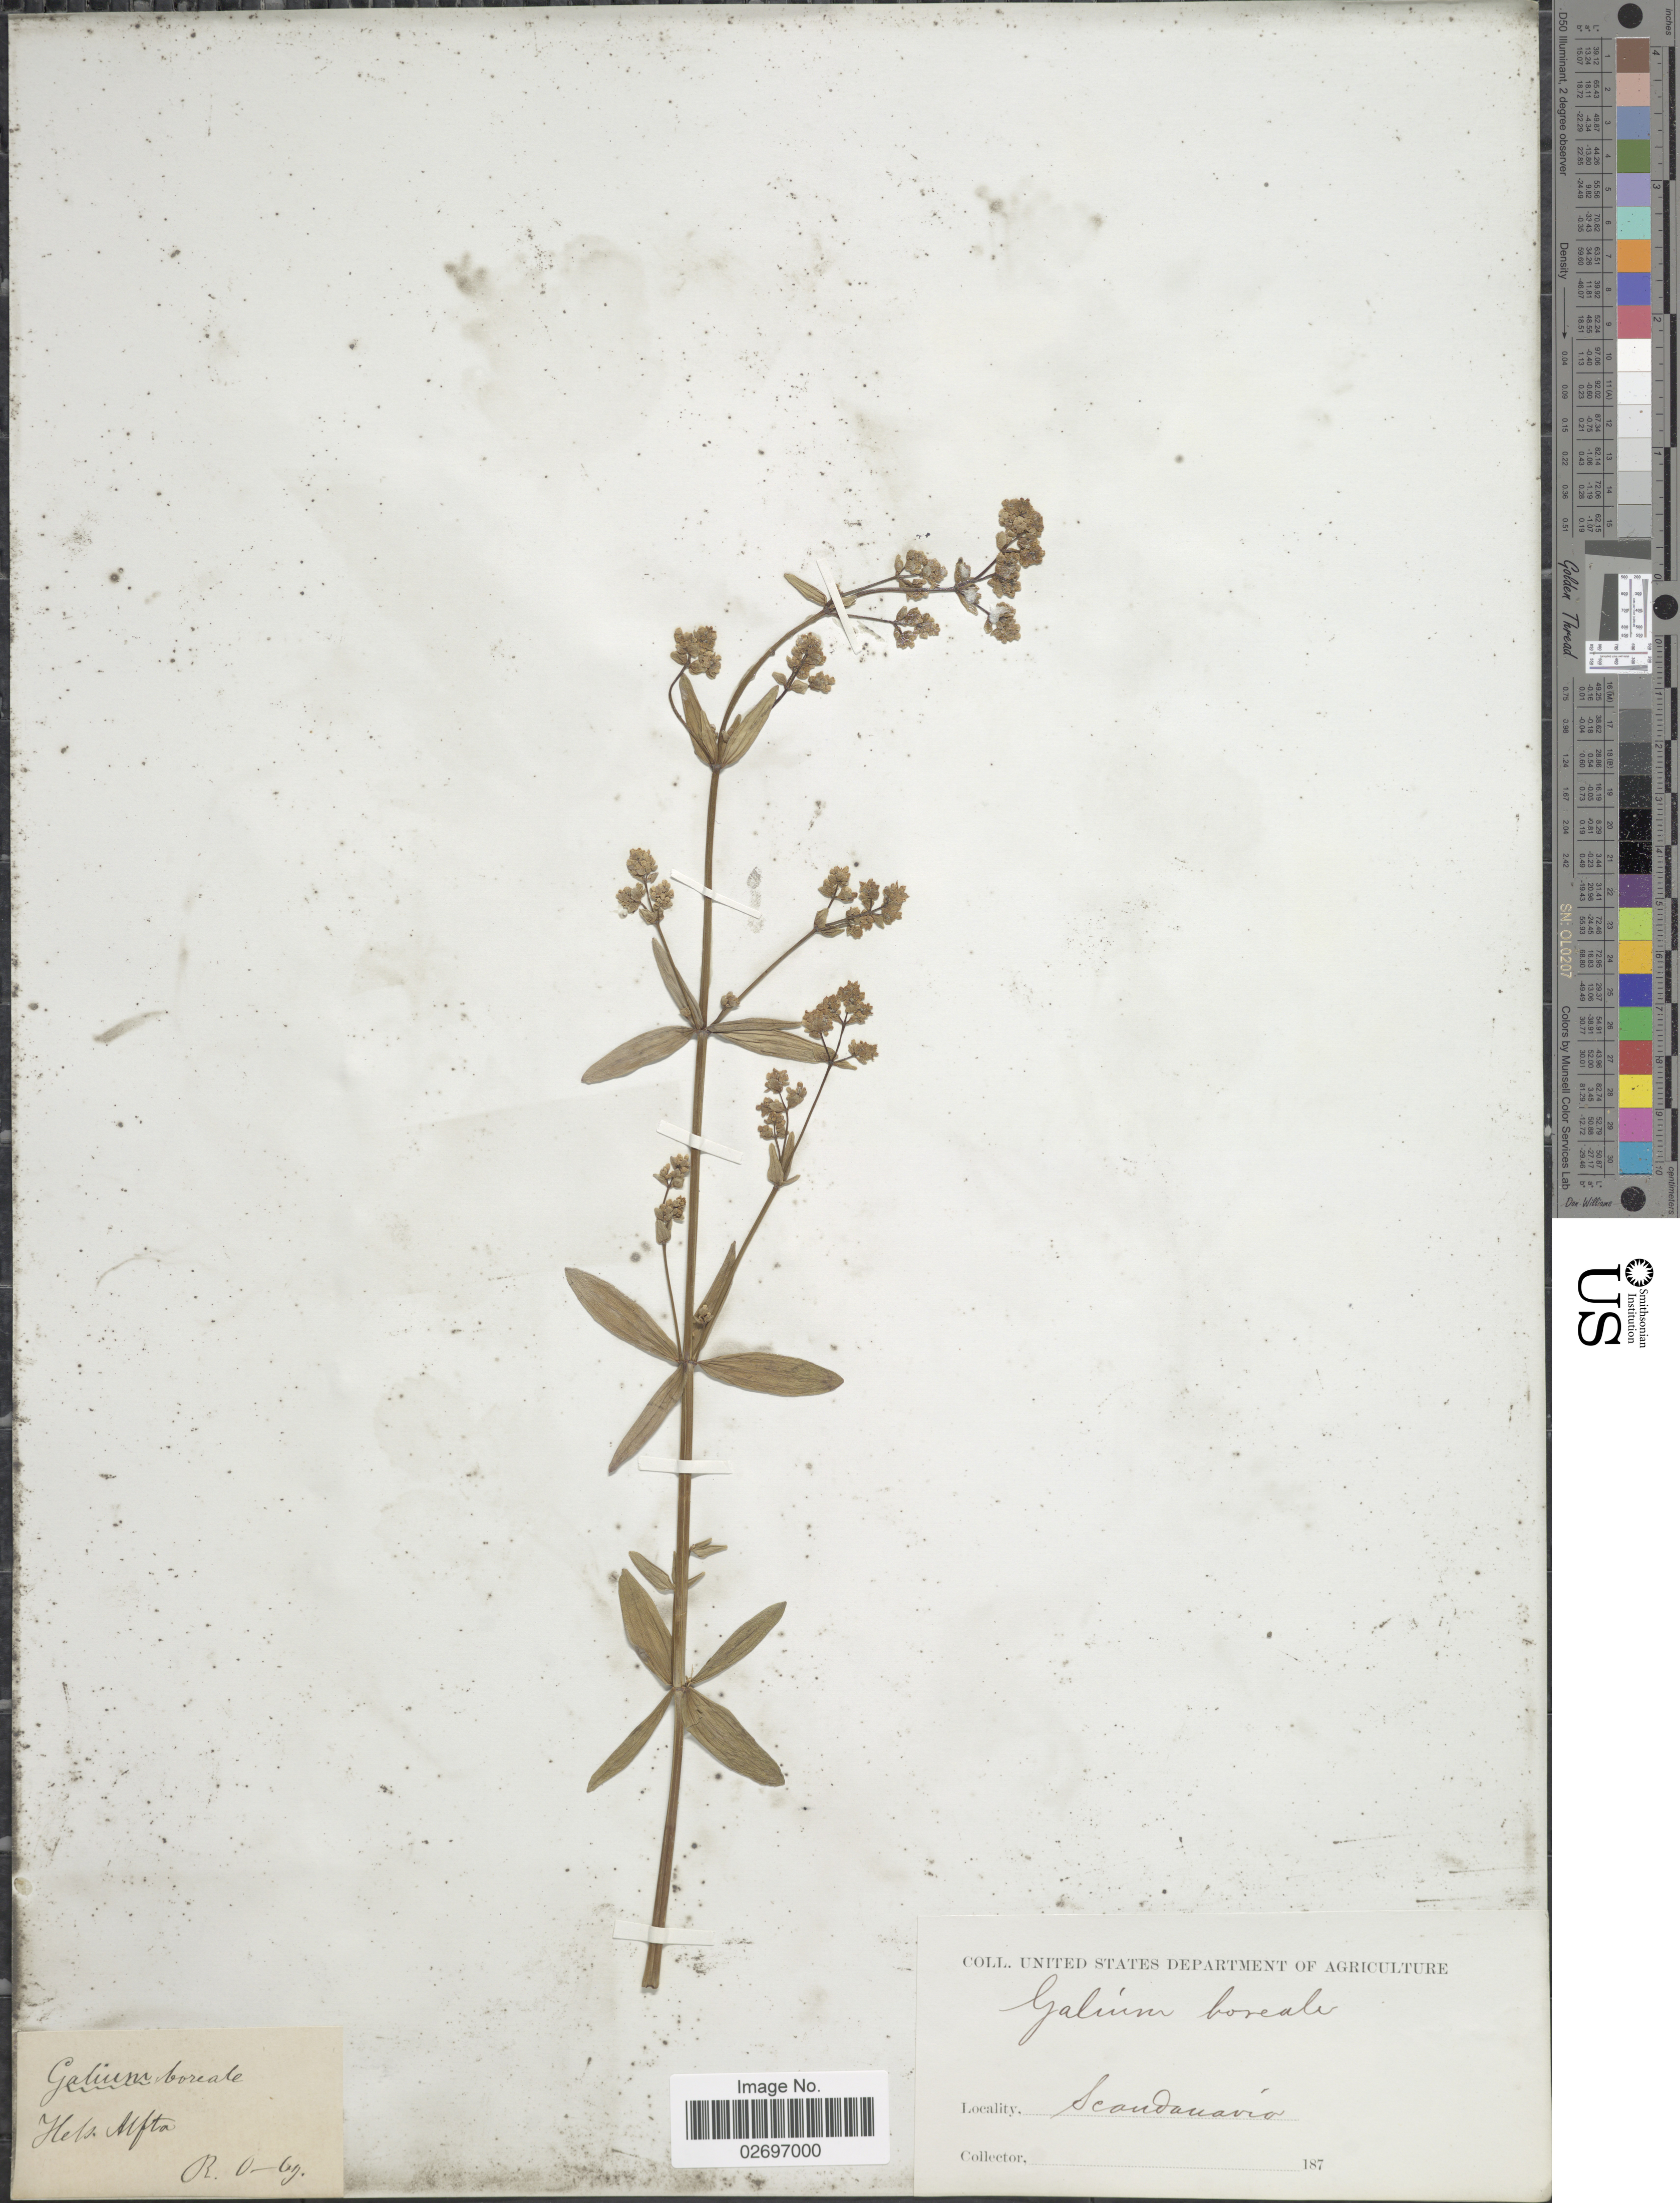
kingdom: Plantae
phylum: Tracheophyta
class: Magnoliopsida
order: Gentianales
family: Rubiaceae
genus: Galium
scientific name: Galium boreale L.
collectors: R. Oldberg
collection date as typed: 187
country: Sweden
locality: Scandanavia, Hels. Alfta